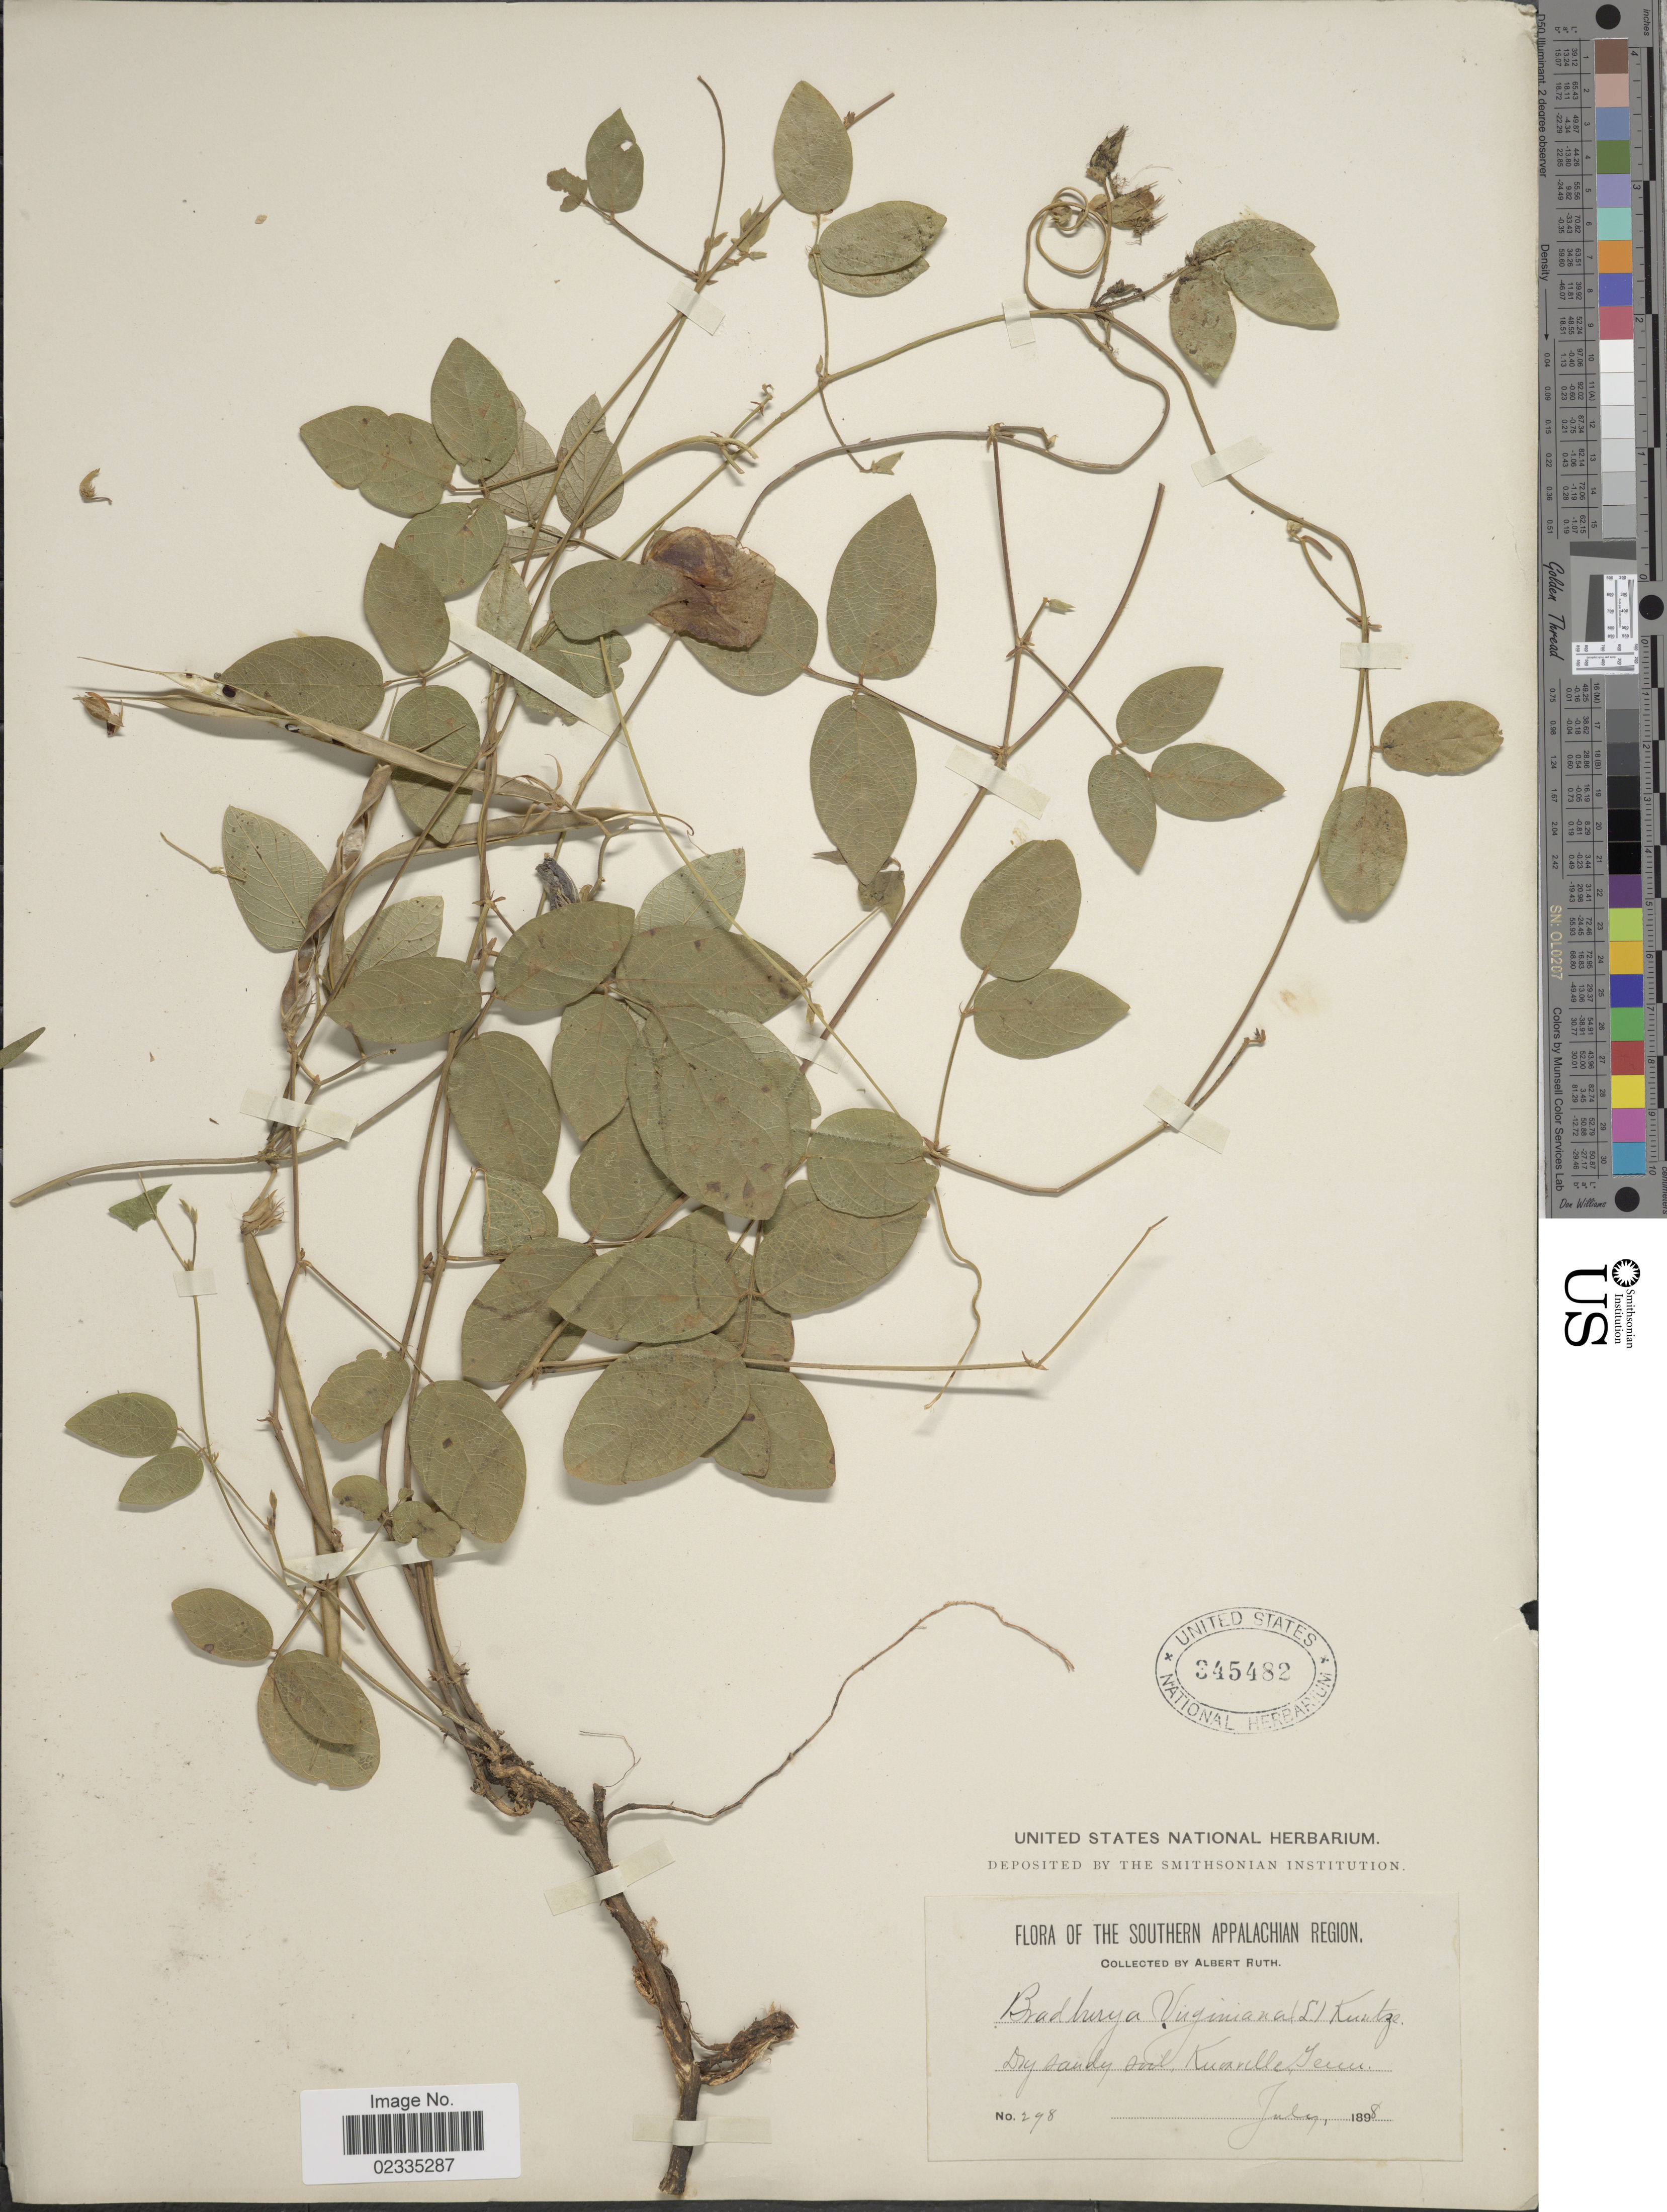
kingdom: Plantae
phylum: Tracheophyta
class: Magnoliopsida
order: Fabales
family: Fabaceae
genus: Centrosema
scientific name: Centrosema virginianum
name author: (L.) Benth.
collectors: A. Ruth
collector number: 298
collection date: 1898-07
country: United States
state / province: Tennessee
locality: Southern Appalachian Region. Knoxville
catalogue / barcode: US 345482